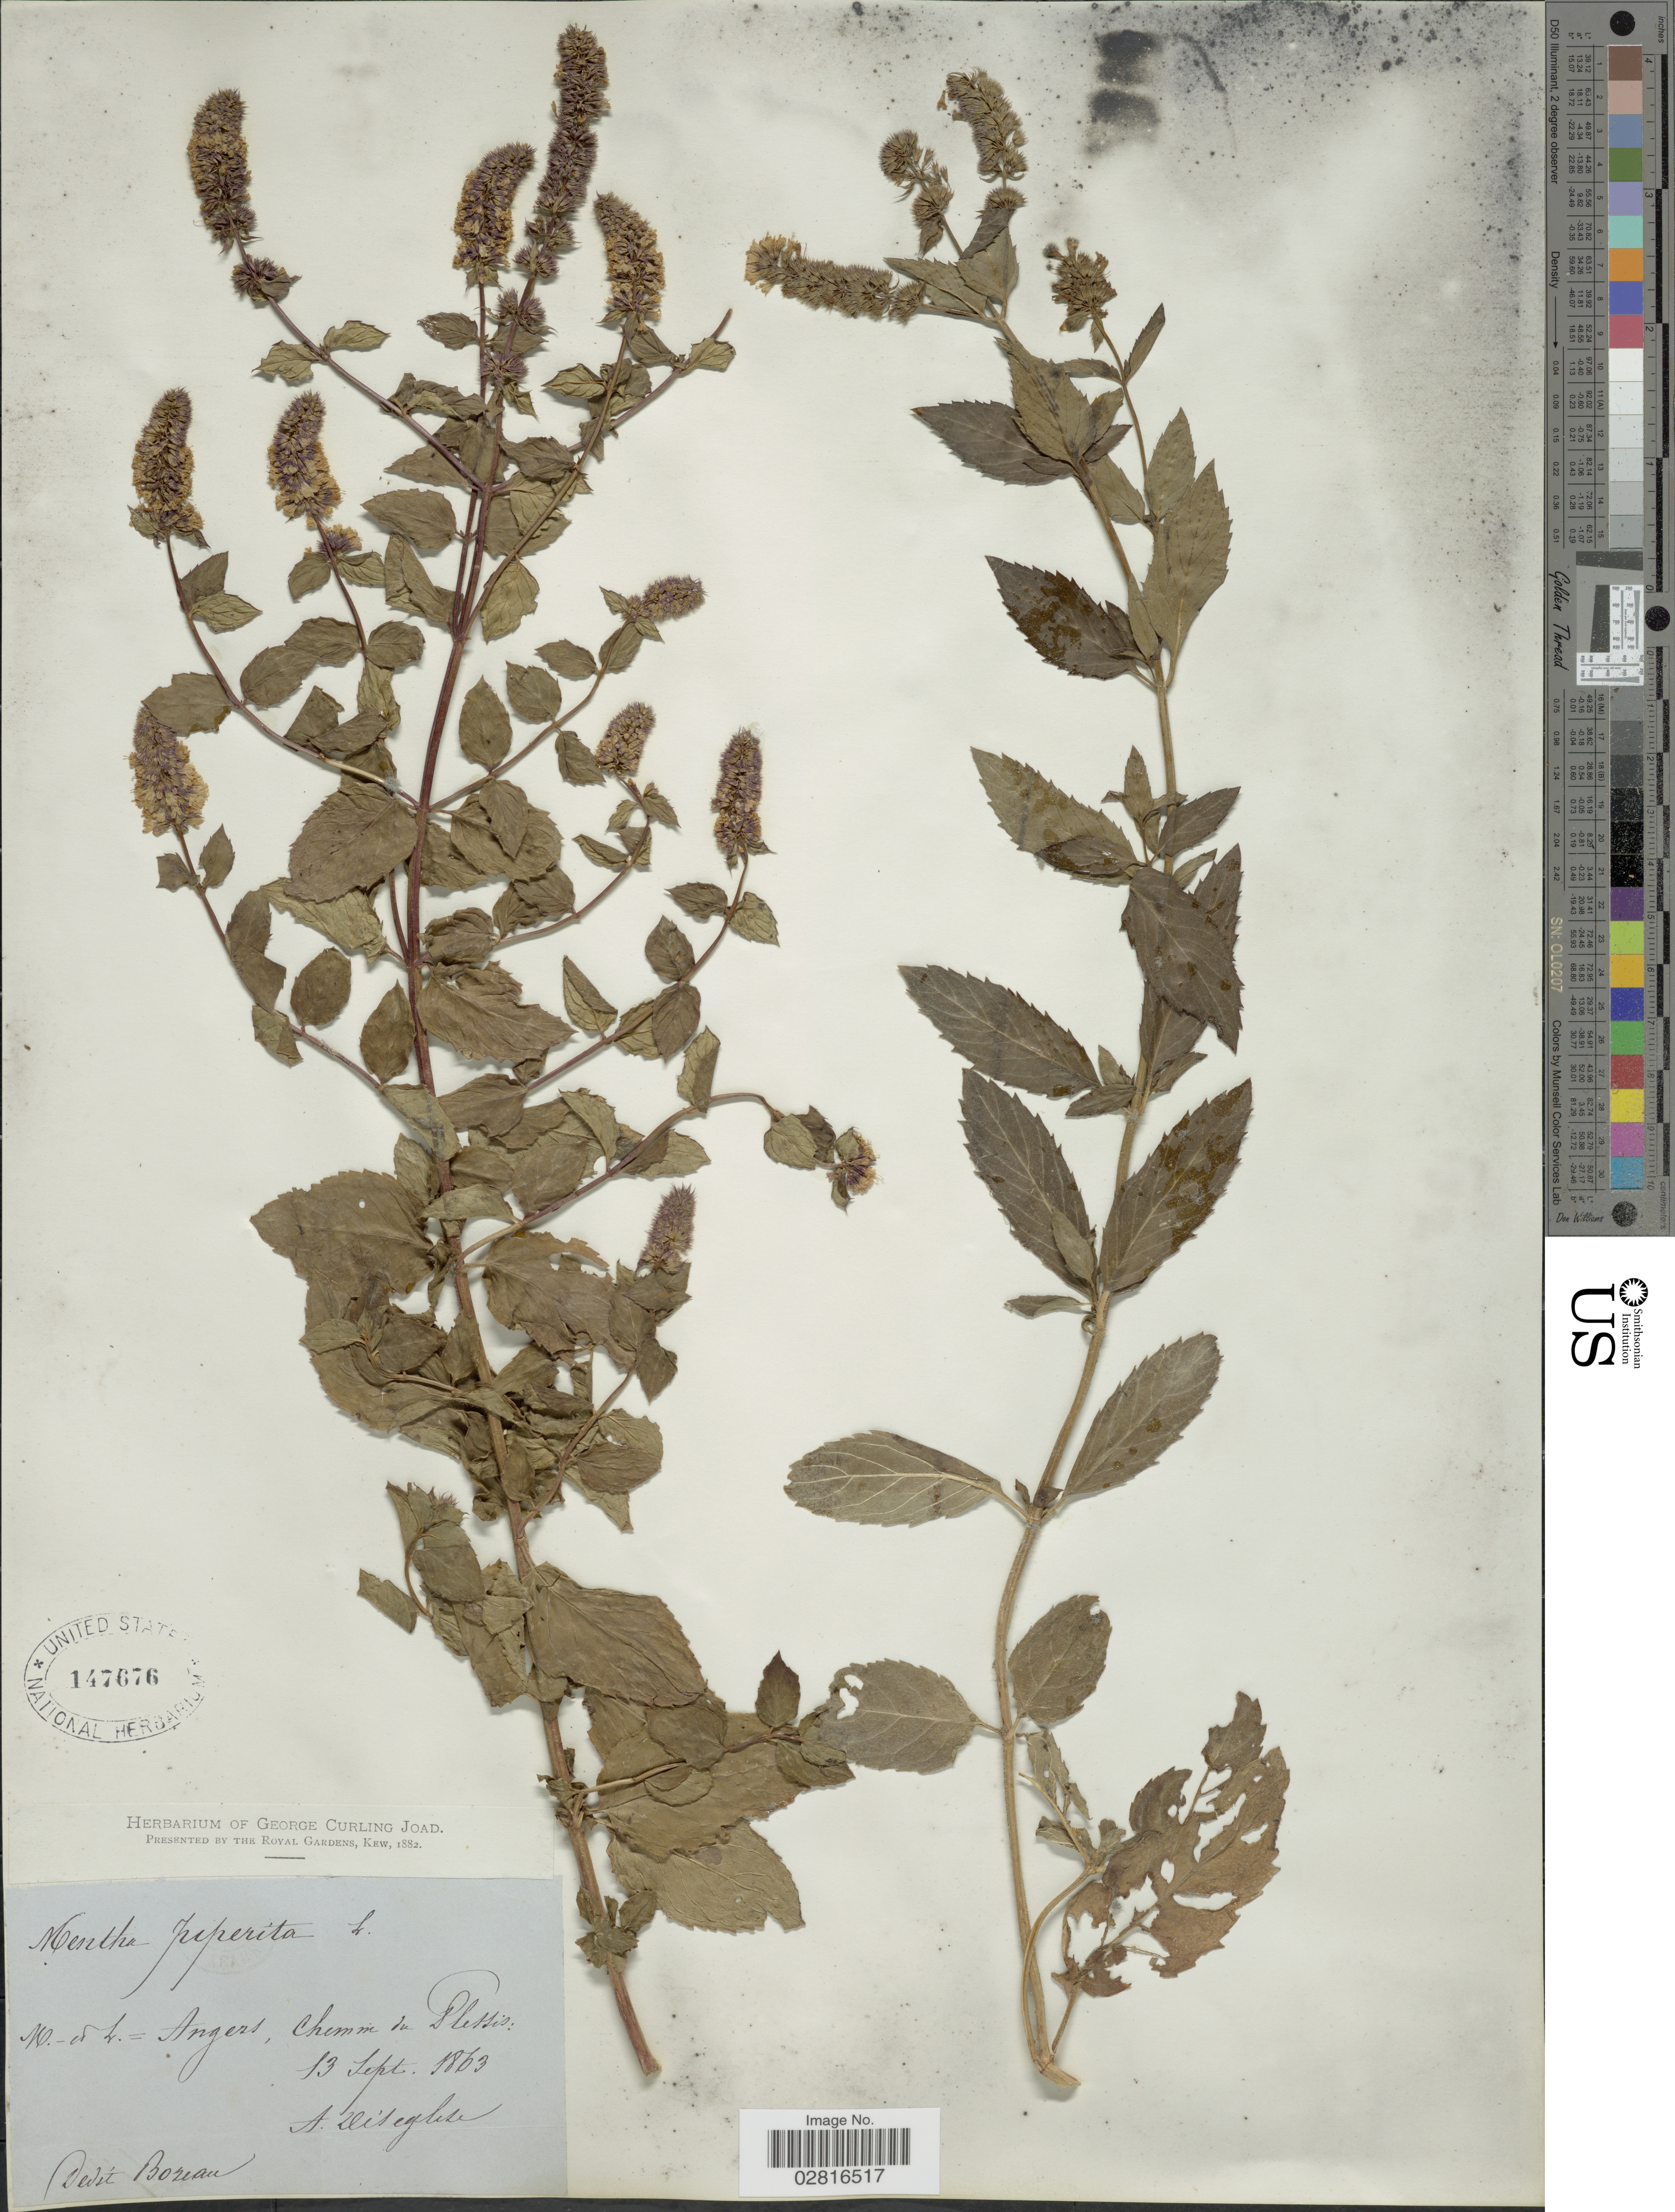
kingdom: Plantae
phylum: Tracheophyta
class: Magnoliopsida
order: Lamiales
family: Lamiaceae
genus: Mentha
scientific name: Mentha x piperita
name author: L.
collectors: A. Deseglise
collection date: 1863-09-13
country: France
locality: Angers, chemin du Plessis [interpreted]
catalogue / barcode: US 147676